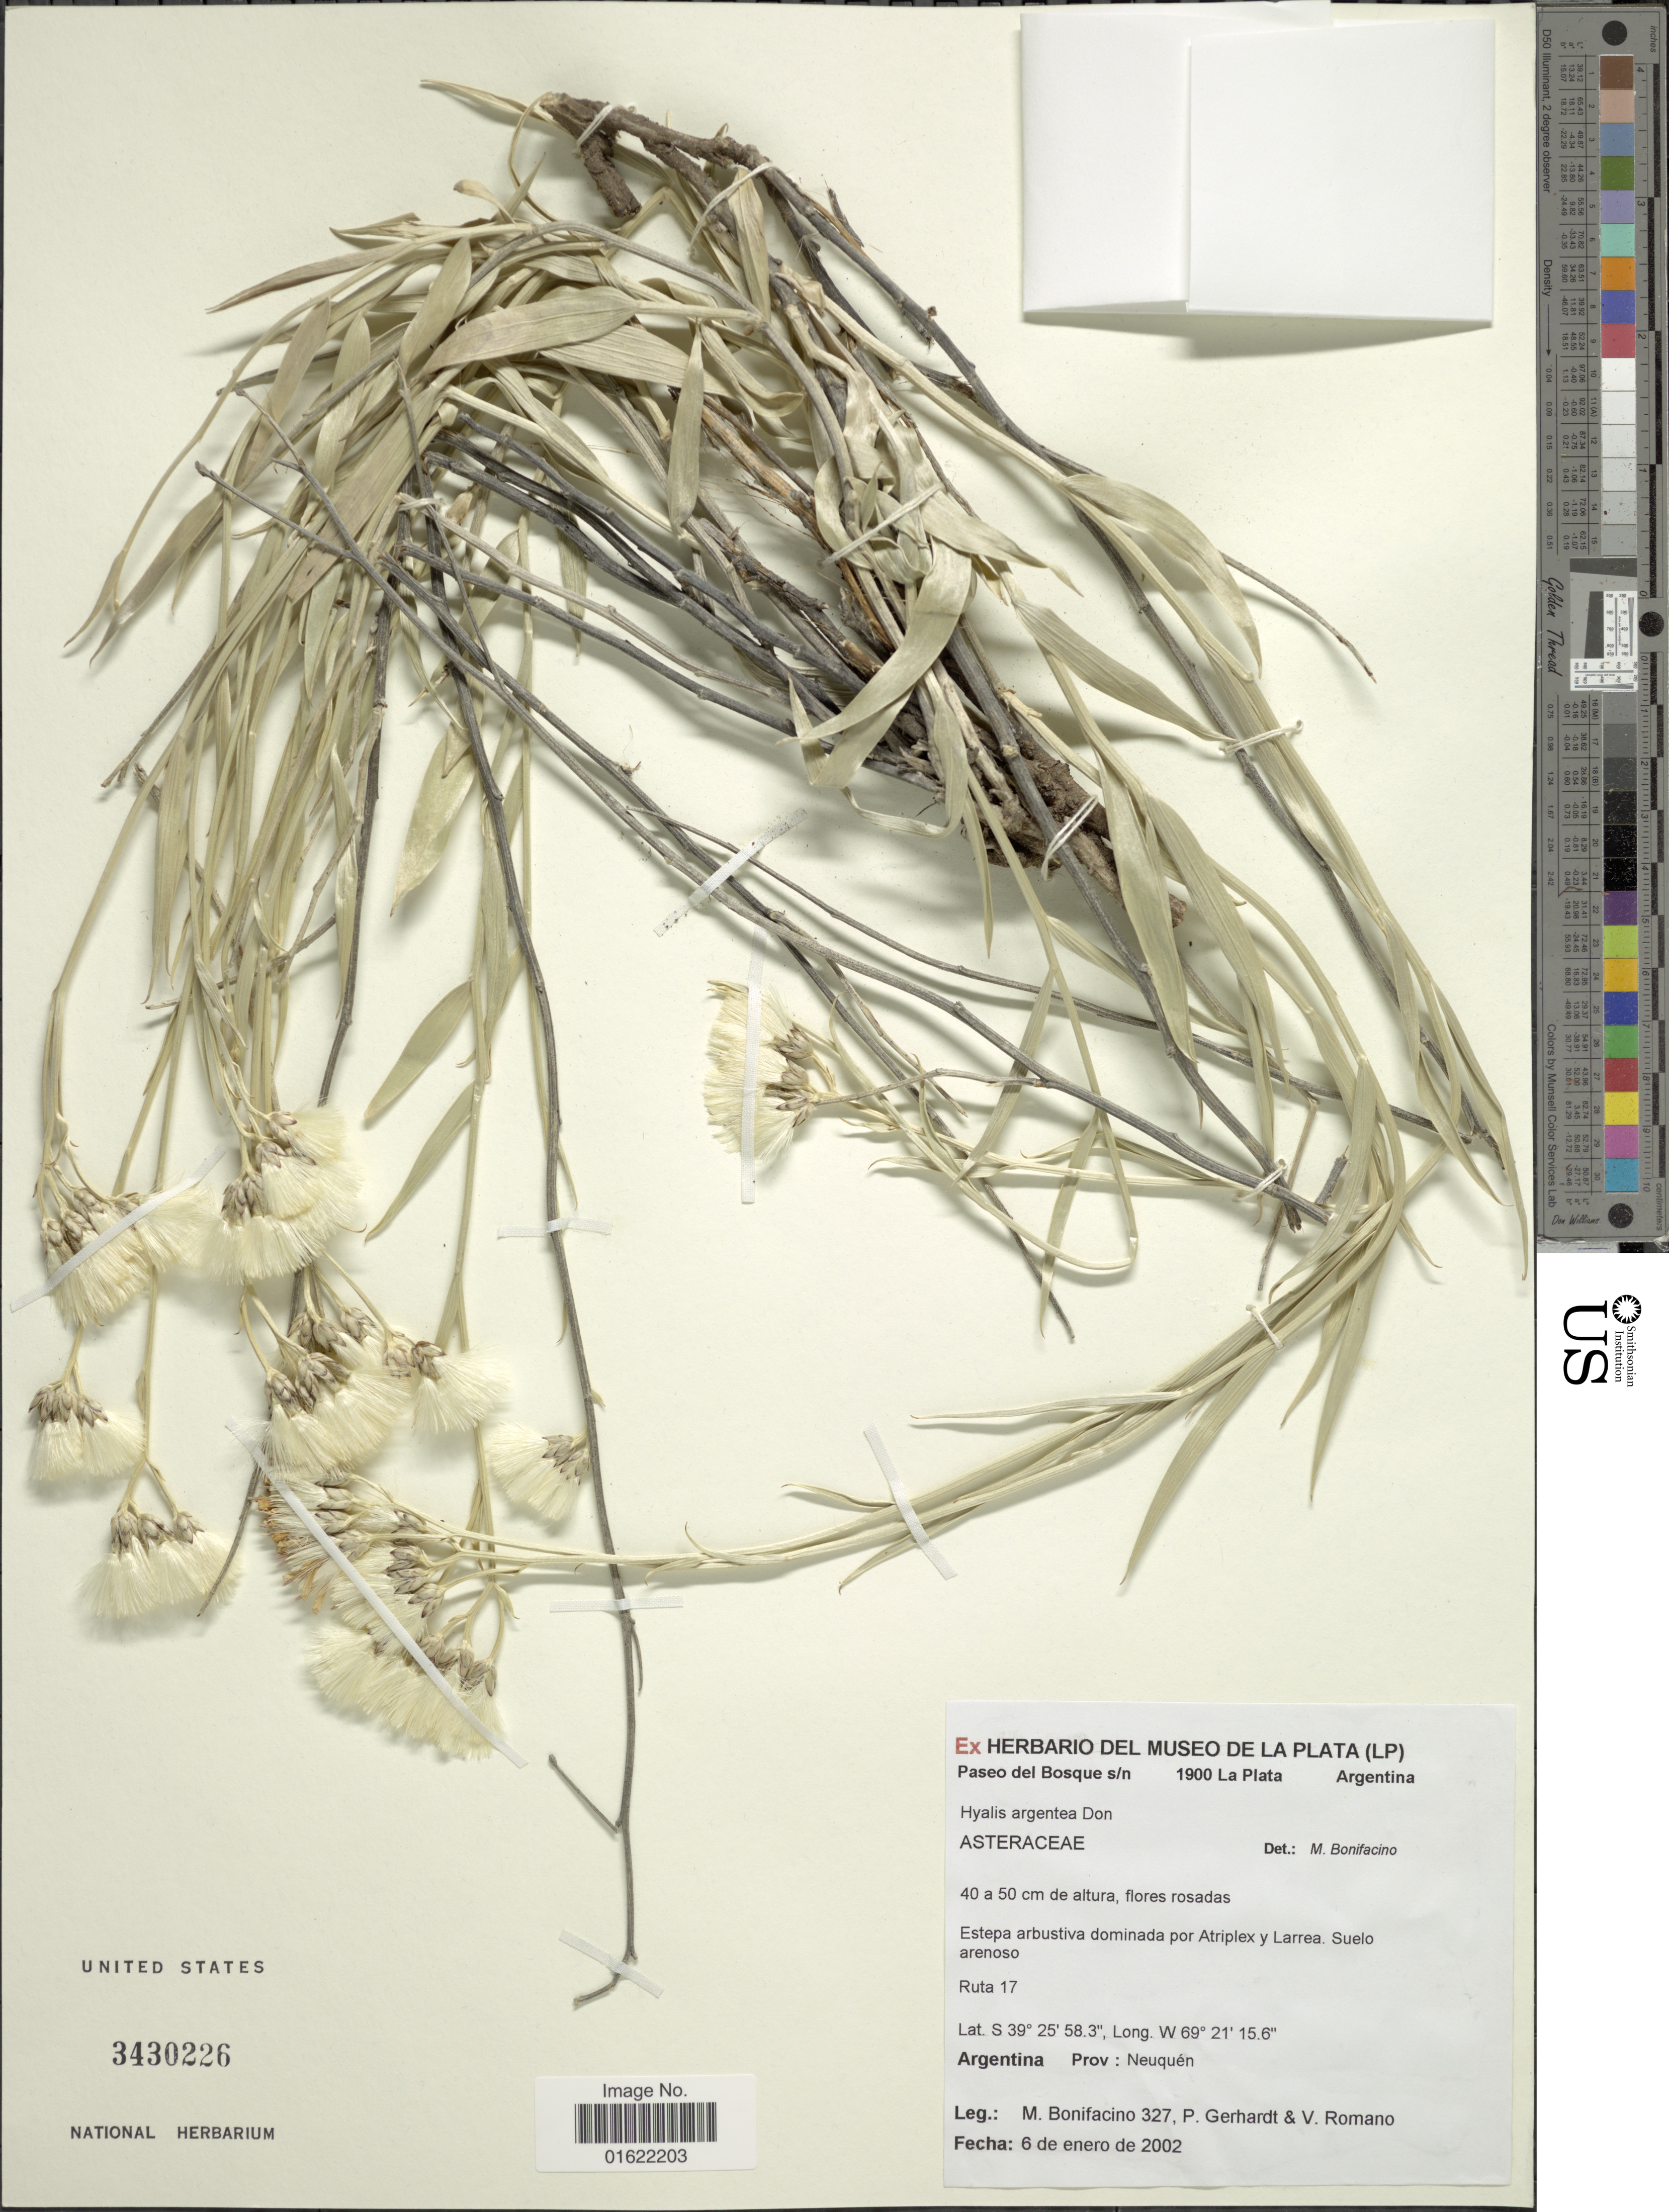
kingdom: Plantae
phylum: Tracheophyta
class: Magnoliopsida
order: Asterales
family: Asteraceae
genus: Hyalis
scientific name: Hyalis argentea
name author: D. Don ex Hook. & Arn.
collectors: M. Bonifacino, P. Gerhardt & V. Romano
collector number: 327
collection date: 2002-01-06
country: Argentina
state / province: Neuquen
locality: Estepa arbustiva dominada por Atriplex y Larrea. Suelo arenoso. Ruta 17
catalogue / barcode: US 3430226